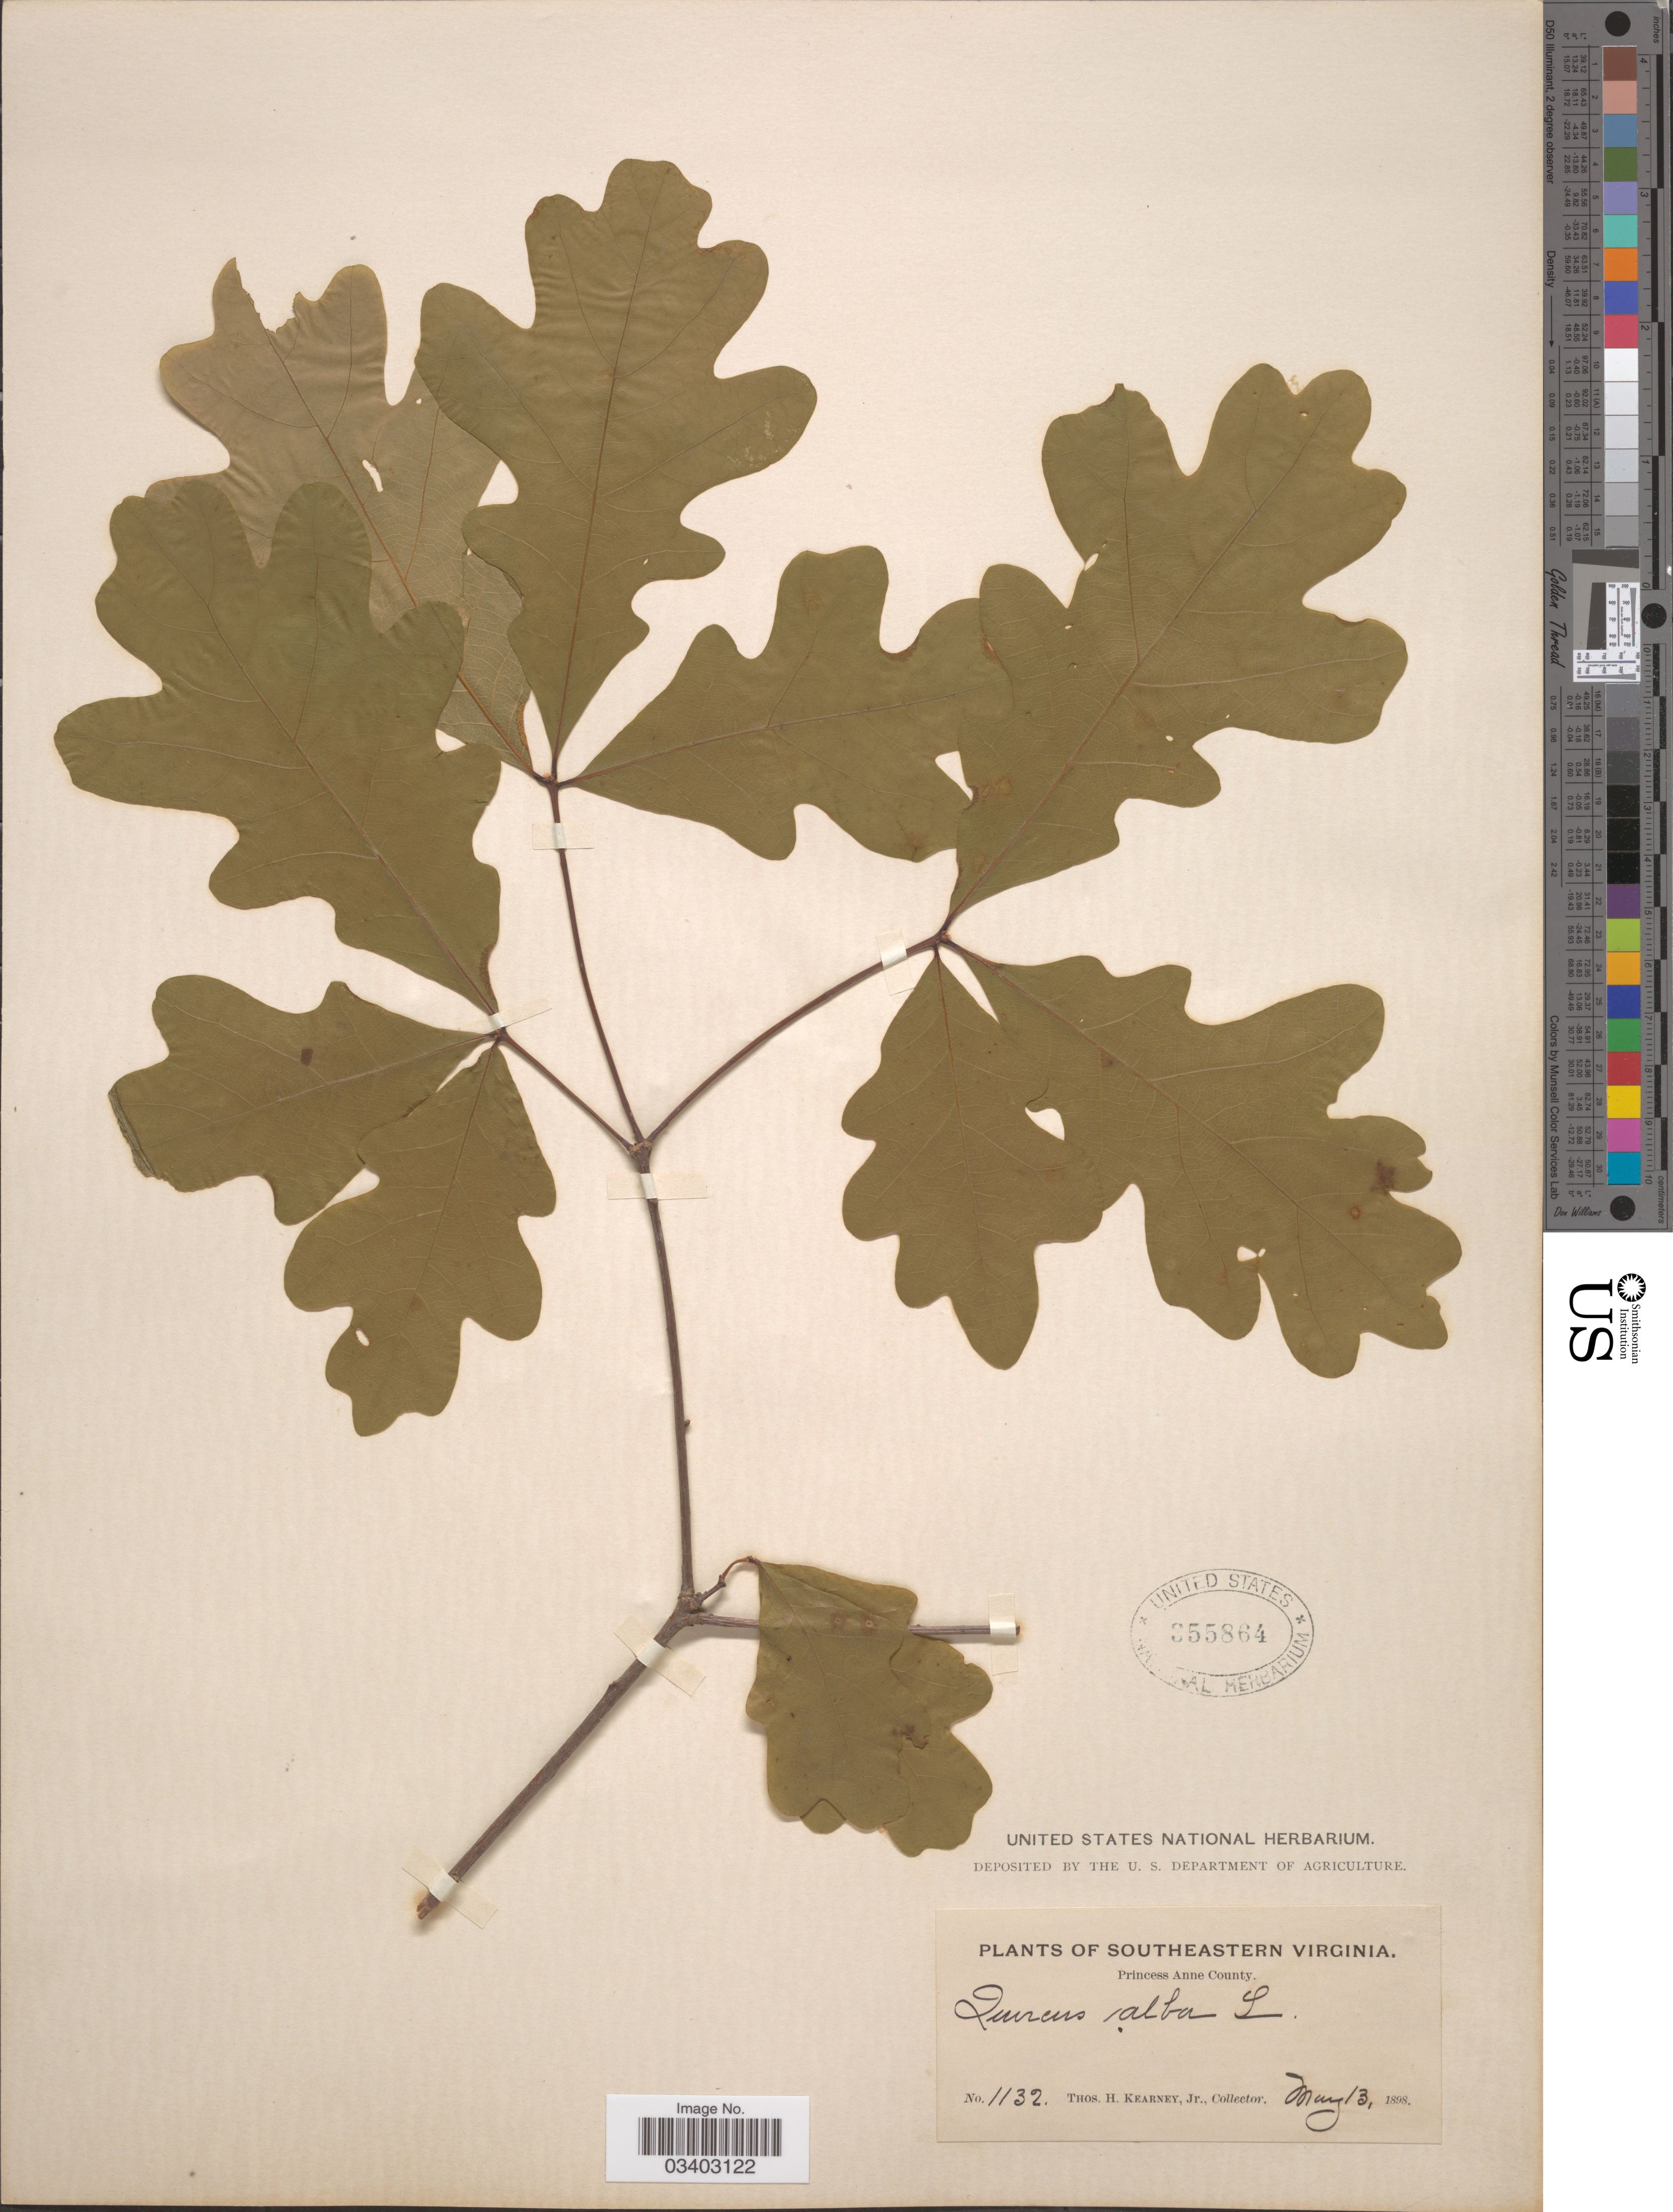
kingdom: Plantae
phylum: Tracheophyta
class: Magnoliopsida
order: Fagales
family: Fagaceae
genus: Quercus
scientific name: Quercus alba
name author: L.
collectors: T. H. Kearney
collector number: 1132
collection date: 1898-05-13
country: United States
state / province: Virginia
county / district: City of Virginia Beach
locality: Southeastern Virginia. Princess Anne County.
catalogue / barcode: US 355864